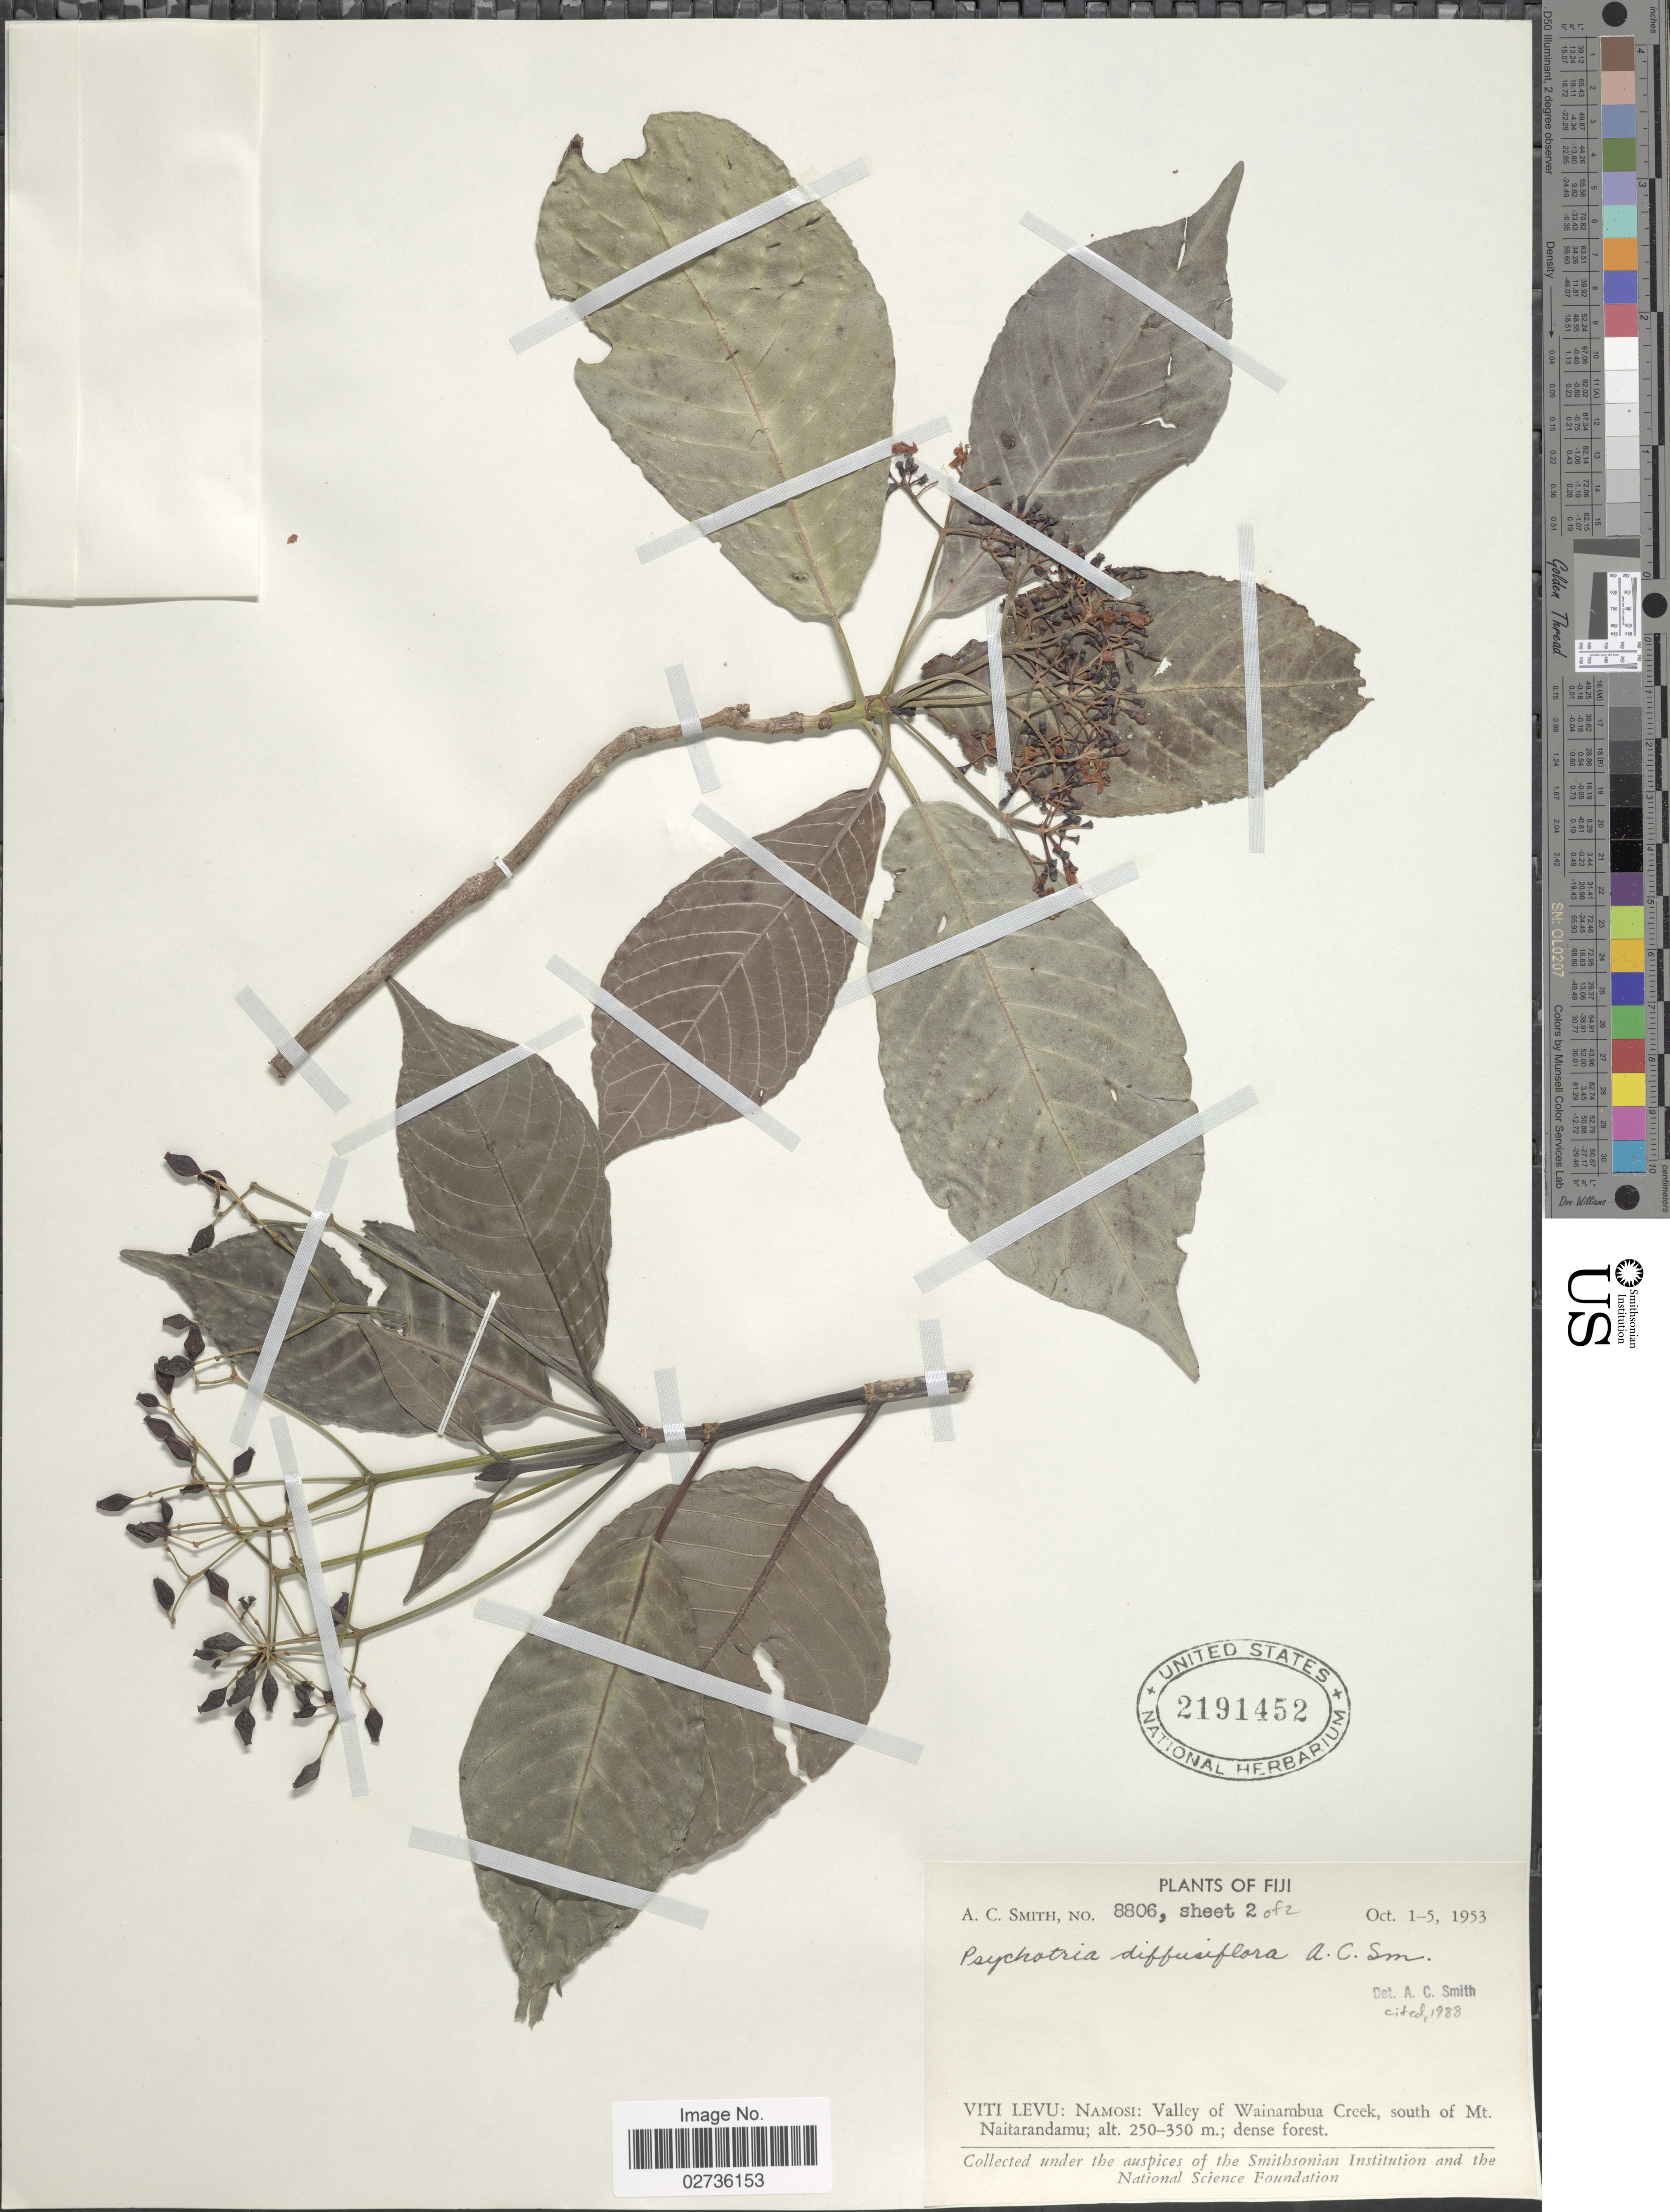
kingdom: Plantae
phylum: Tracheophyta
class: Magnoliopsida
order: Gentianales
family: Rubiaceae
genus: Psychotria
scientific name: Psychotria diffusiflora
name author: A.C. Sm.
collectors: A. C. Smith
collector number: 8806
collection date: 1953-10-01/1953-10-05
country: Fiji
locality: Viti Levu: Namosi: Valley of Wainambua Creek, south of Mt. Naitarandamu.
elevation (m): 250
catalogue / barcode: US 2191452